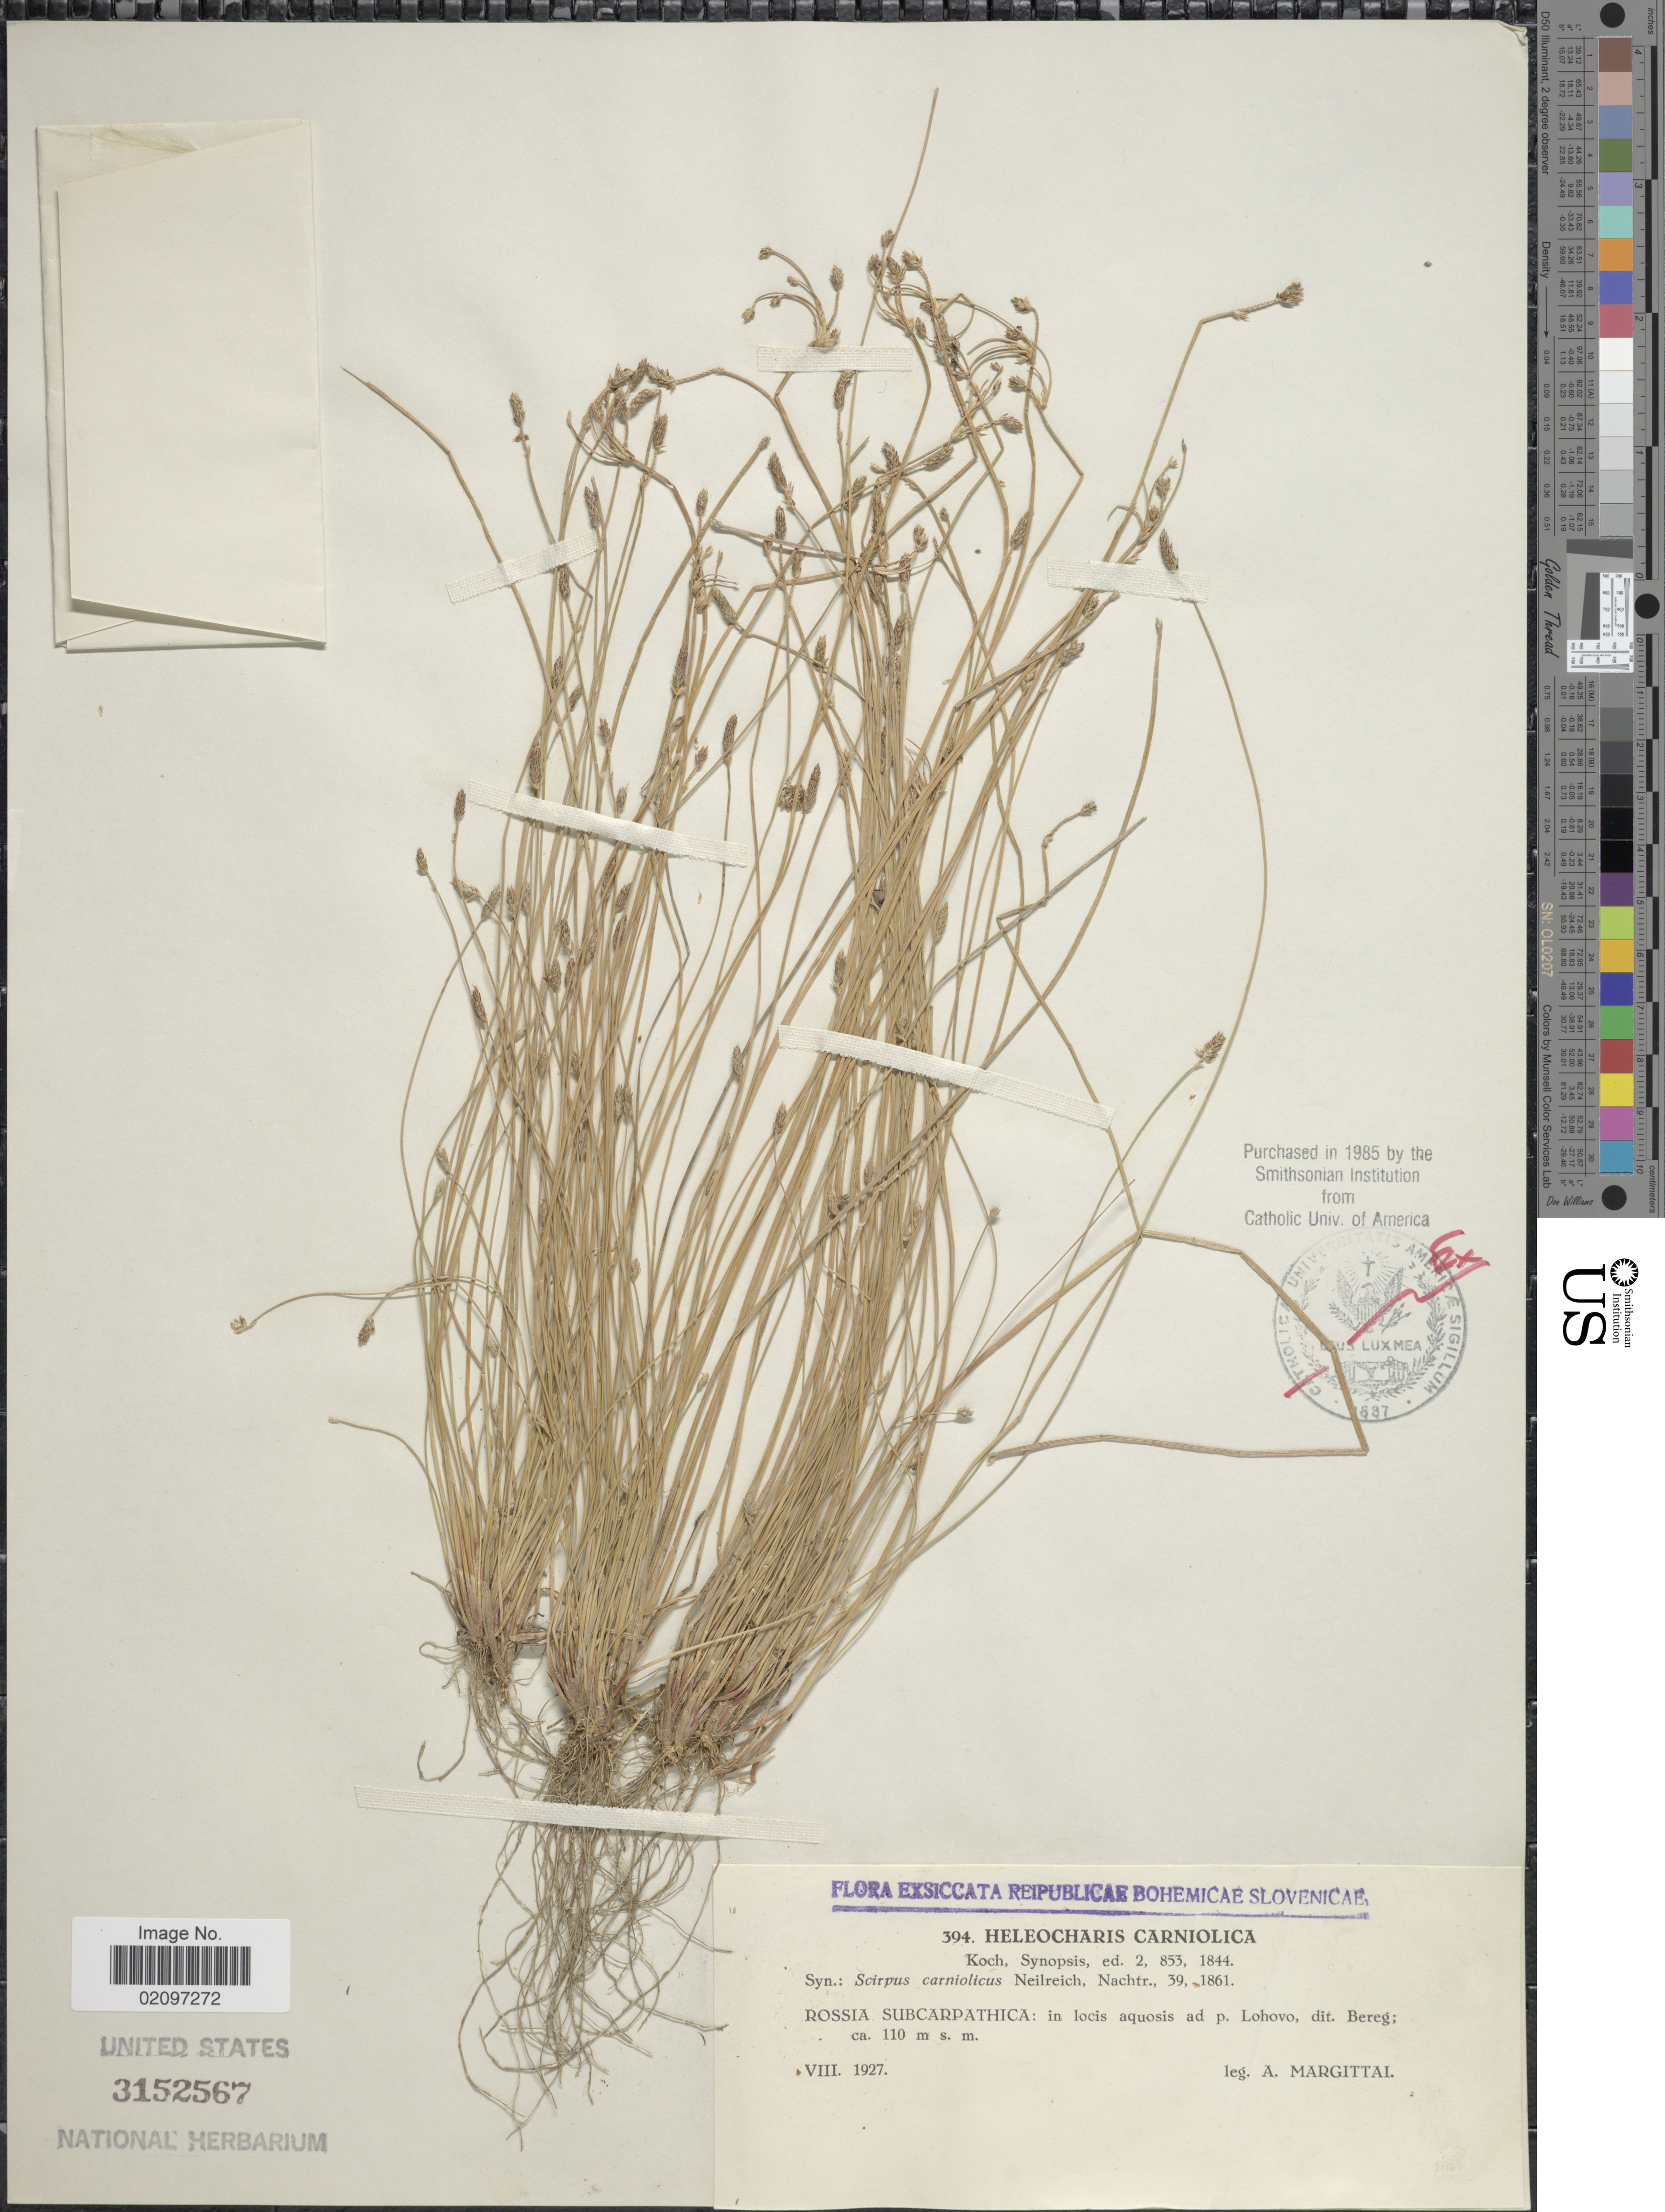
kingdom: Plantae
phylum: Tracheophyta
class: Liliopsida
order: Poales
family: Cyperaceae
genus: Eleocharis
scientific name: Eleocharis carniolica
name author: W.D.J. Koch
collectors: A. Margittai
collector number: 394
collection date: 1927-08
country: Bosnia and Herzegovina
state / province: Federation of B&H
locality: Rossia Subcarpathica: in locis aquosis ad p. Lohovo, dit. Bereg.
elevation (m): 110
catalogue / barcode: US 3152567